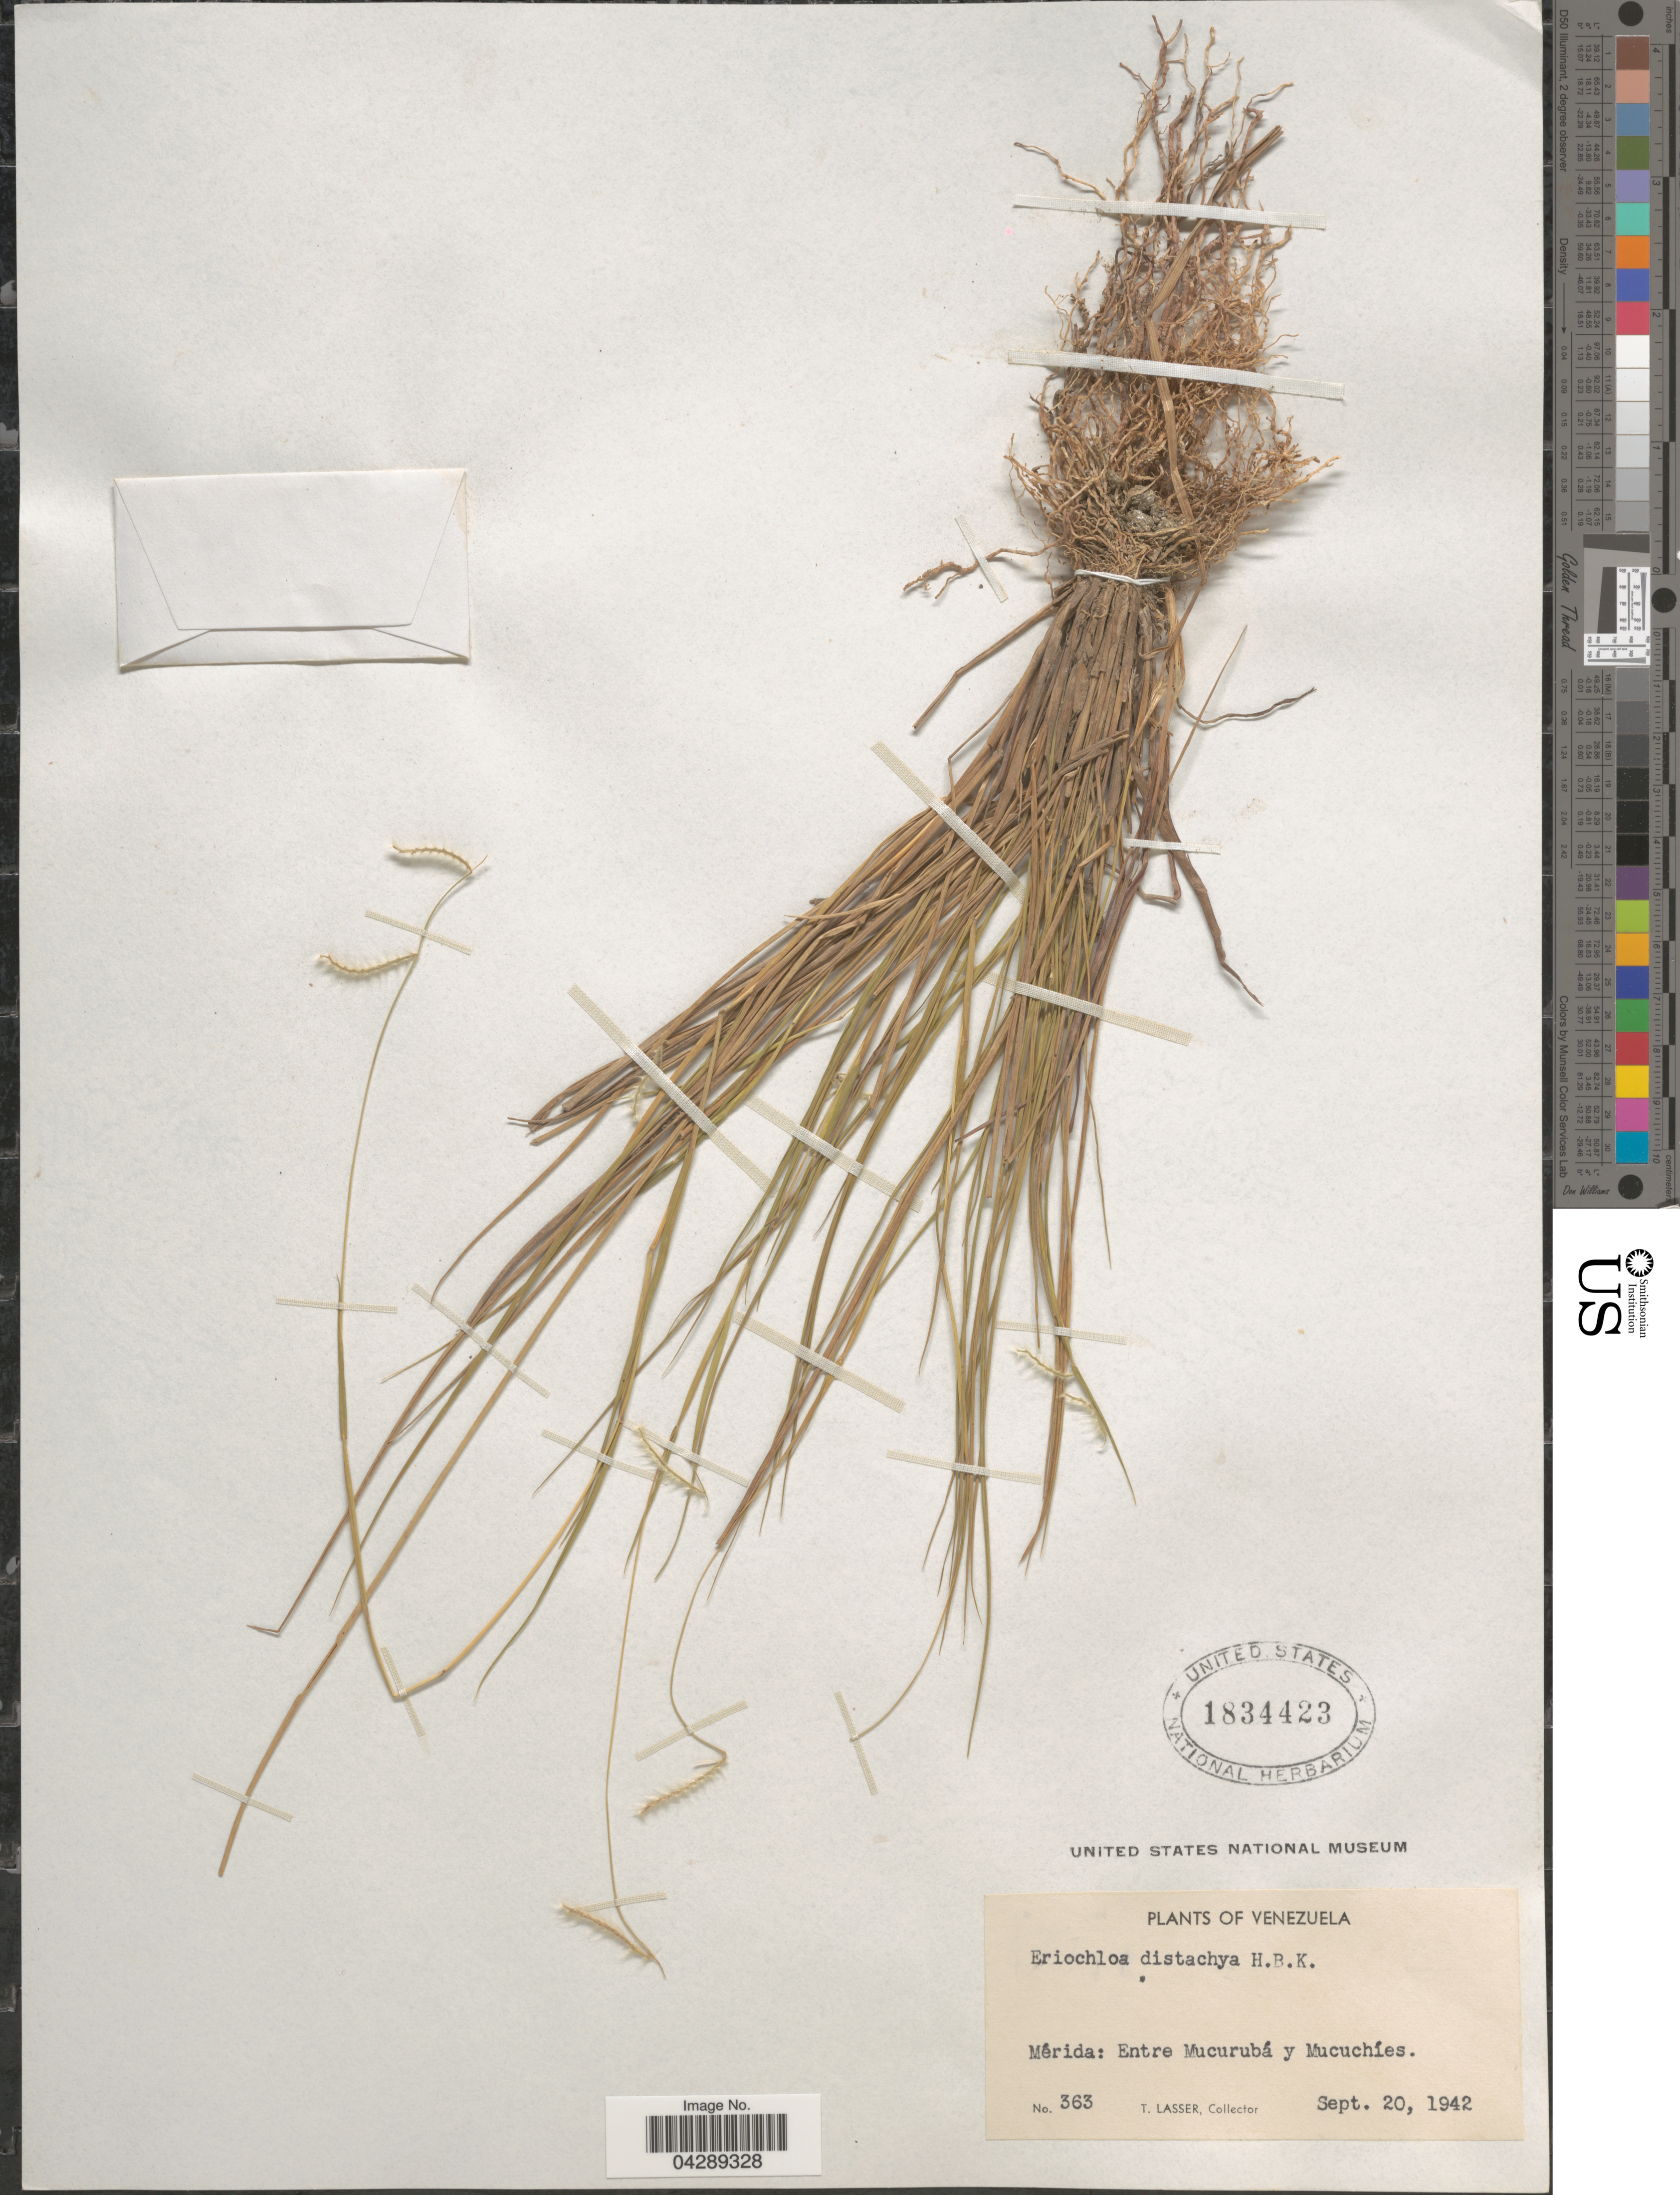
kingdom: Plantae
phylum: Tracheophyta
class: Liliopsida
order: Poales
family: Poaceae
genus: Eriochloa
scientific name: Eriochloa distachya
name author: Kunth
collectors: T. Lasser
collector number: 363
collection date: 1942-09-20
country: Venezuela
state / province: Merida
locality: Entre Mucurubá y Mucuchíes.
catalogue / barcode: US 1834423